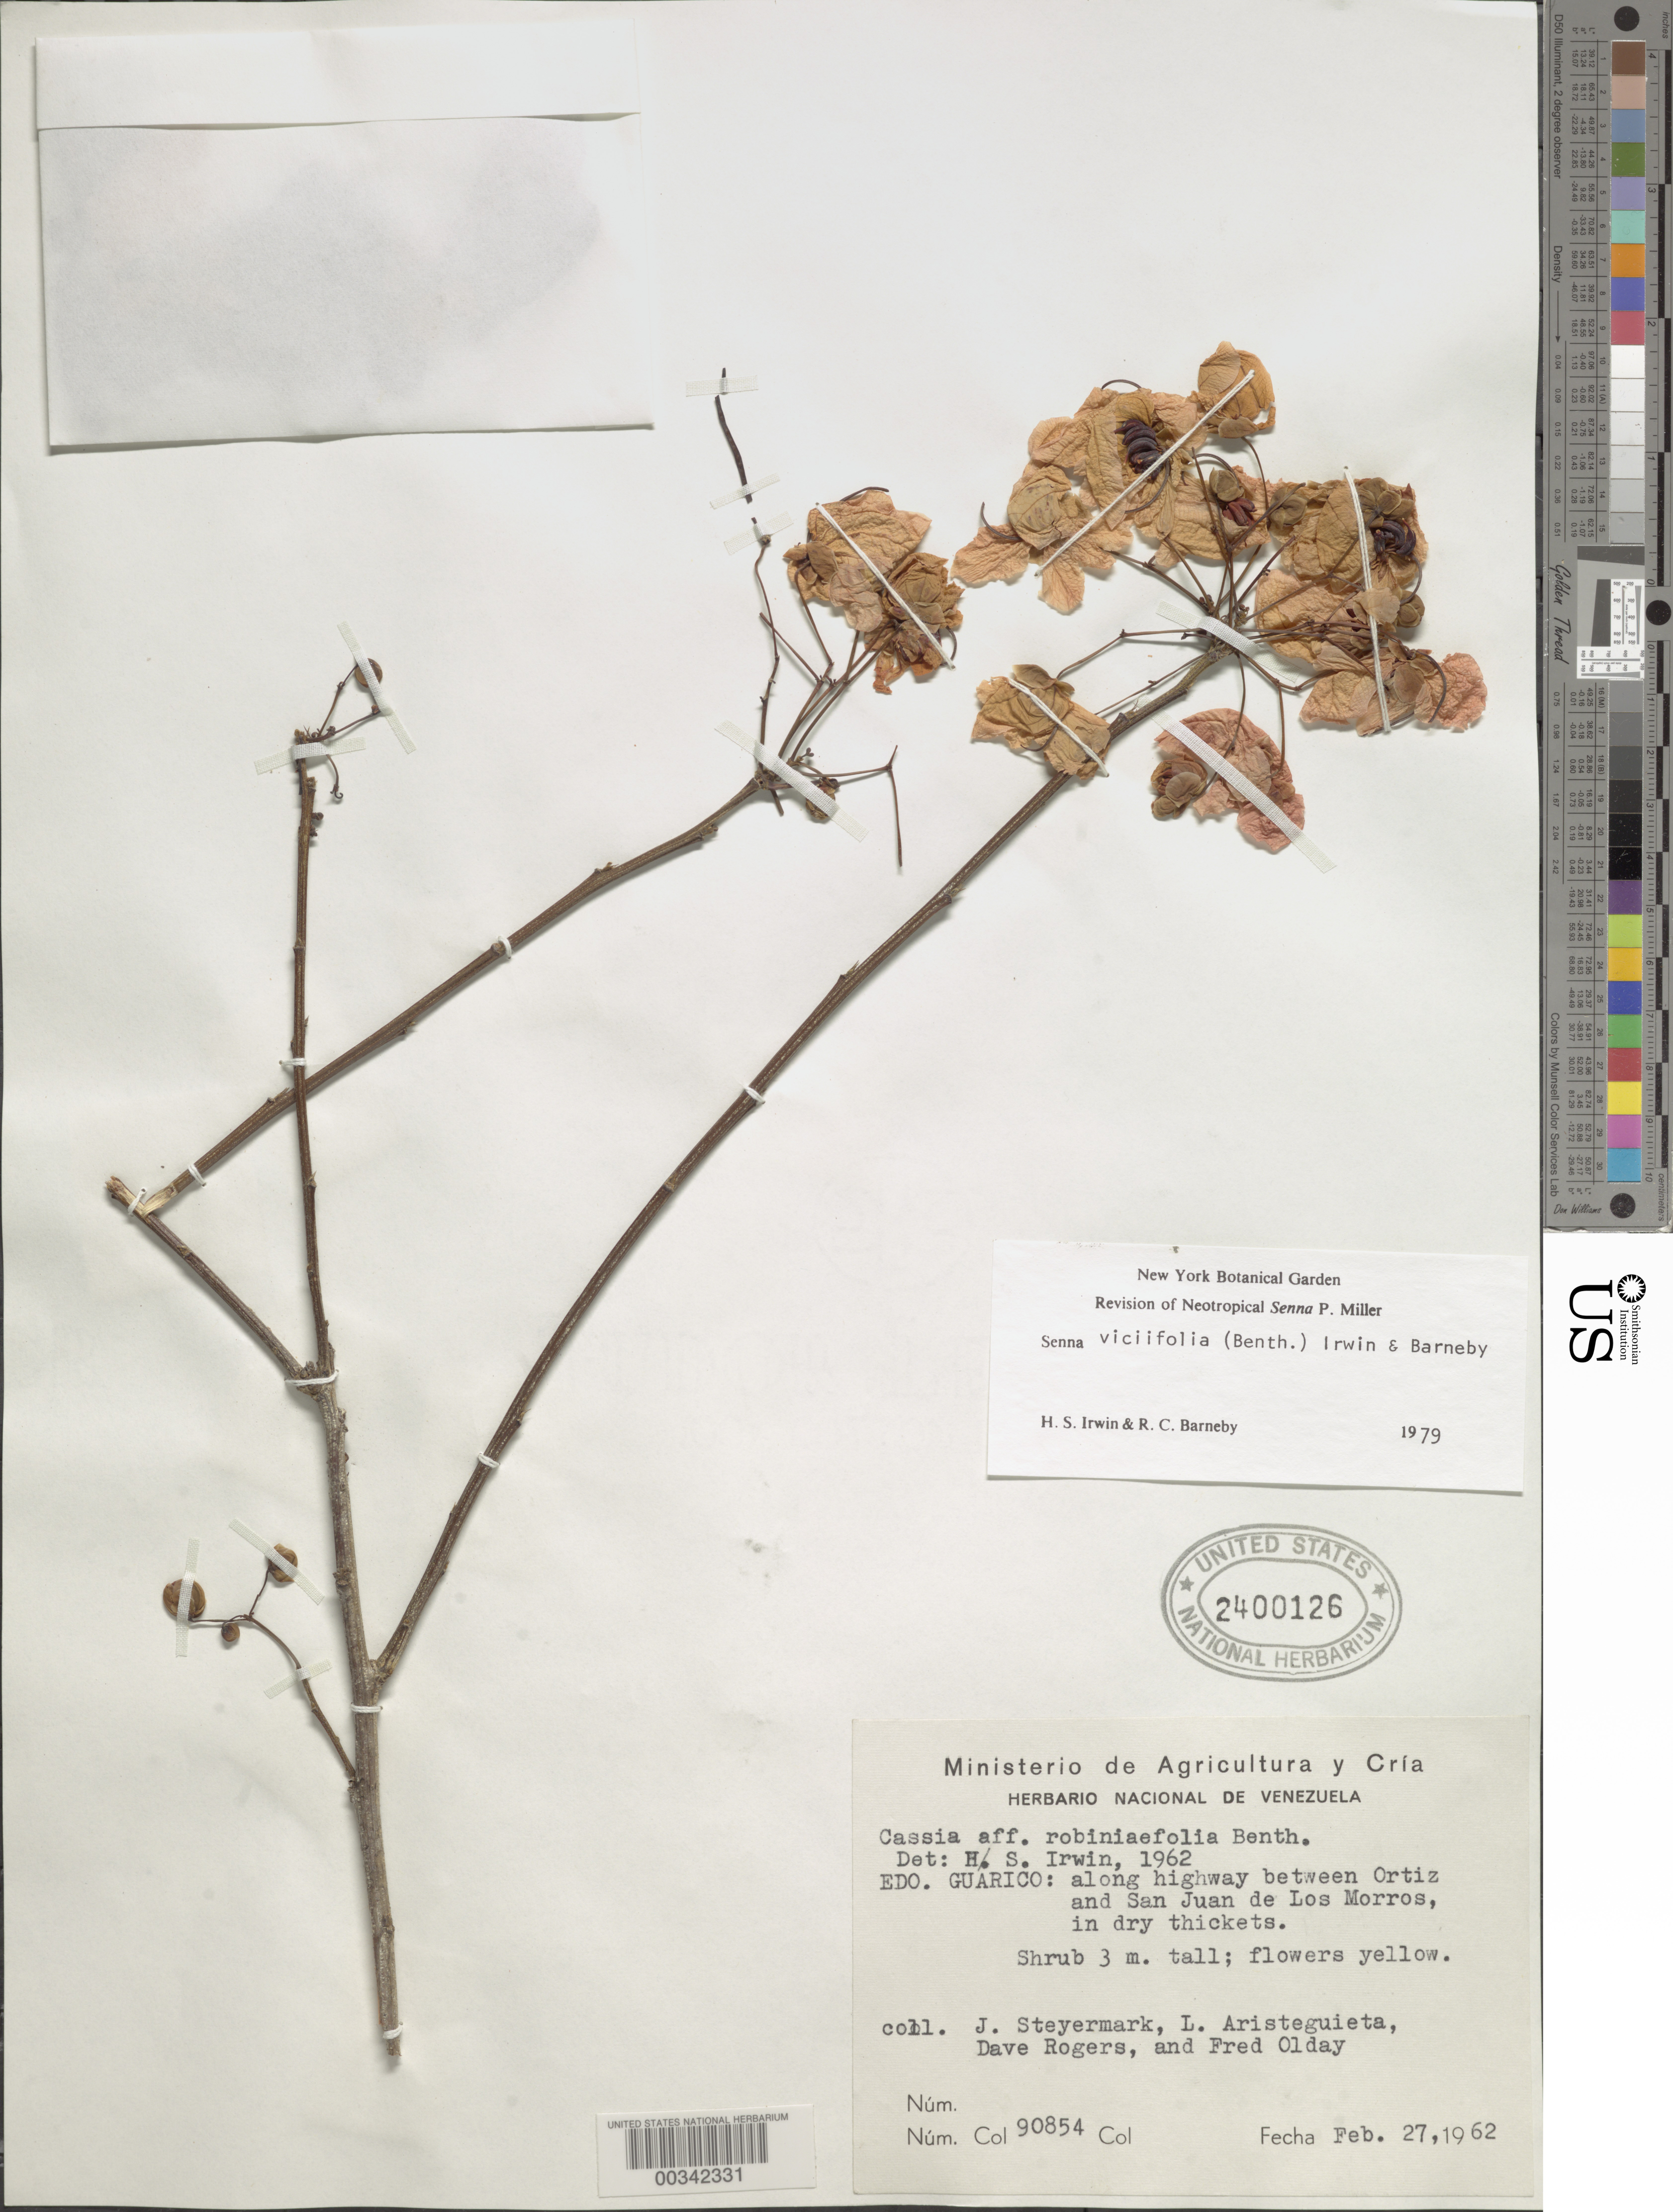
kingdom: Plantae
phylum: Tracheophyta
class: Magnoliopsida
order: Fabales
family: Fabaceae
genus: Senna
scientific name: Senna viciifolia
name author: (Benth.) H.S. Irwin & Barneby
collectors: J. Steyermark, L. Aristeguieta, D. Rogers & F. Olday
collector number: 90854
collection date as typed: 27 Feb 1962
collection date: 1962-02-27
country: Venezuela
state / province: Guárico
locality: Along highway between ortiz and san juan de los morros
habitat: In dry thickets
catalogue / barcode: US 2400126